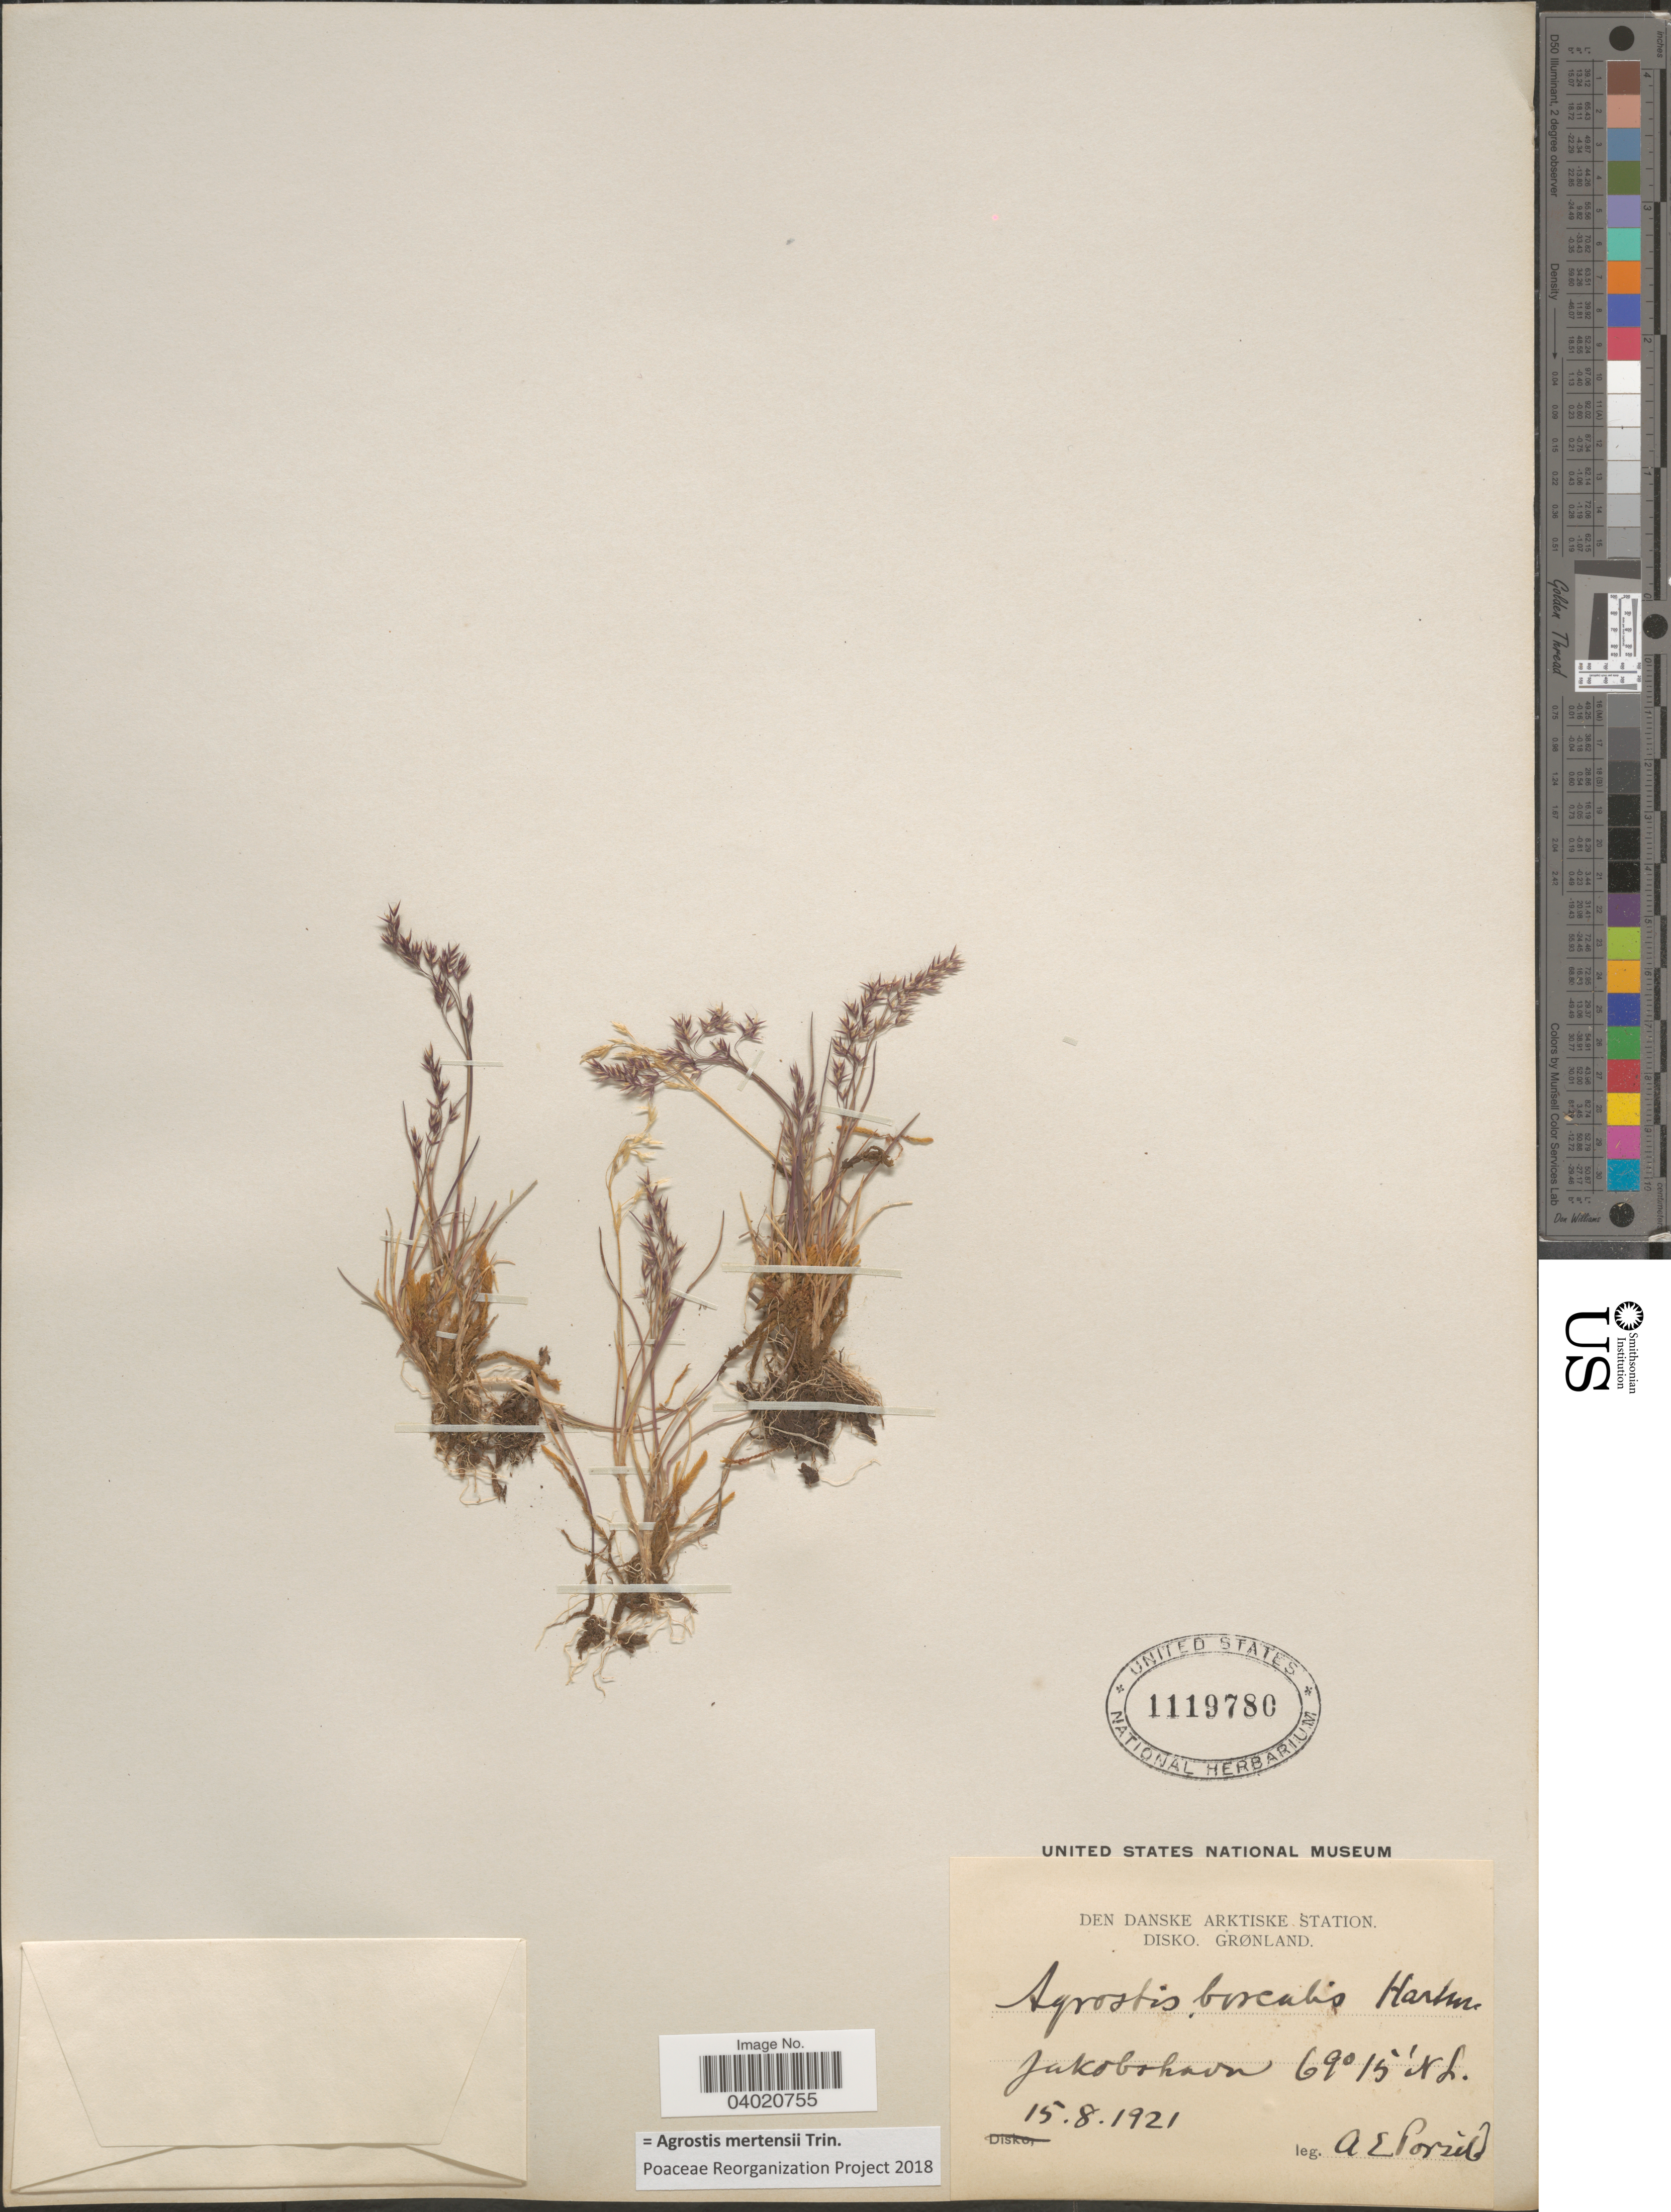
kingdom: Plantae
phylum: Tracheophyta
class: Liliopsida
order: Poales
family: Poaceae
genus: Agrostis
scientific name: Agrostis mertensii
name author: Trin.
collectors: A. E. Porsild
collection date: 1921-08-15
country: Greenland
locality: Den Danske Arktiske Station. Disko, Grønland. Jakobohavn.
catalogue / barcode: US 1119780